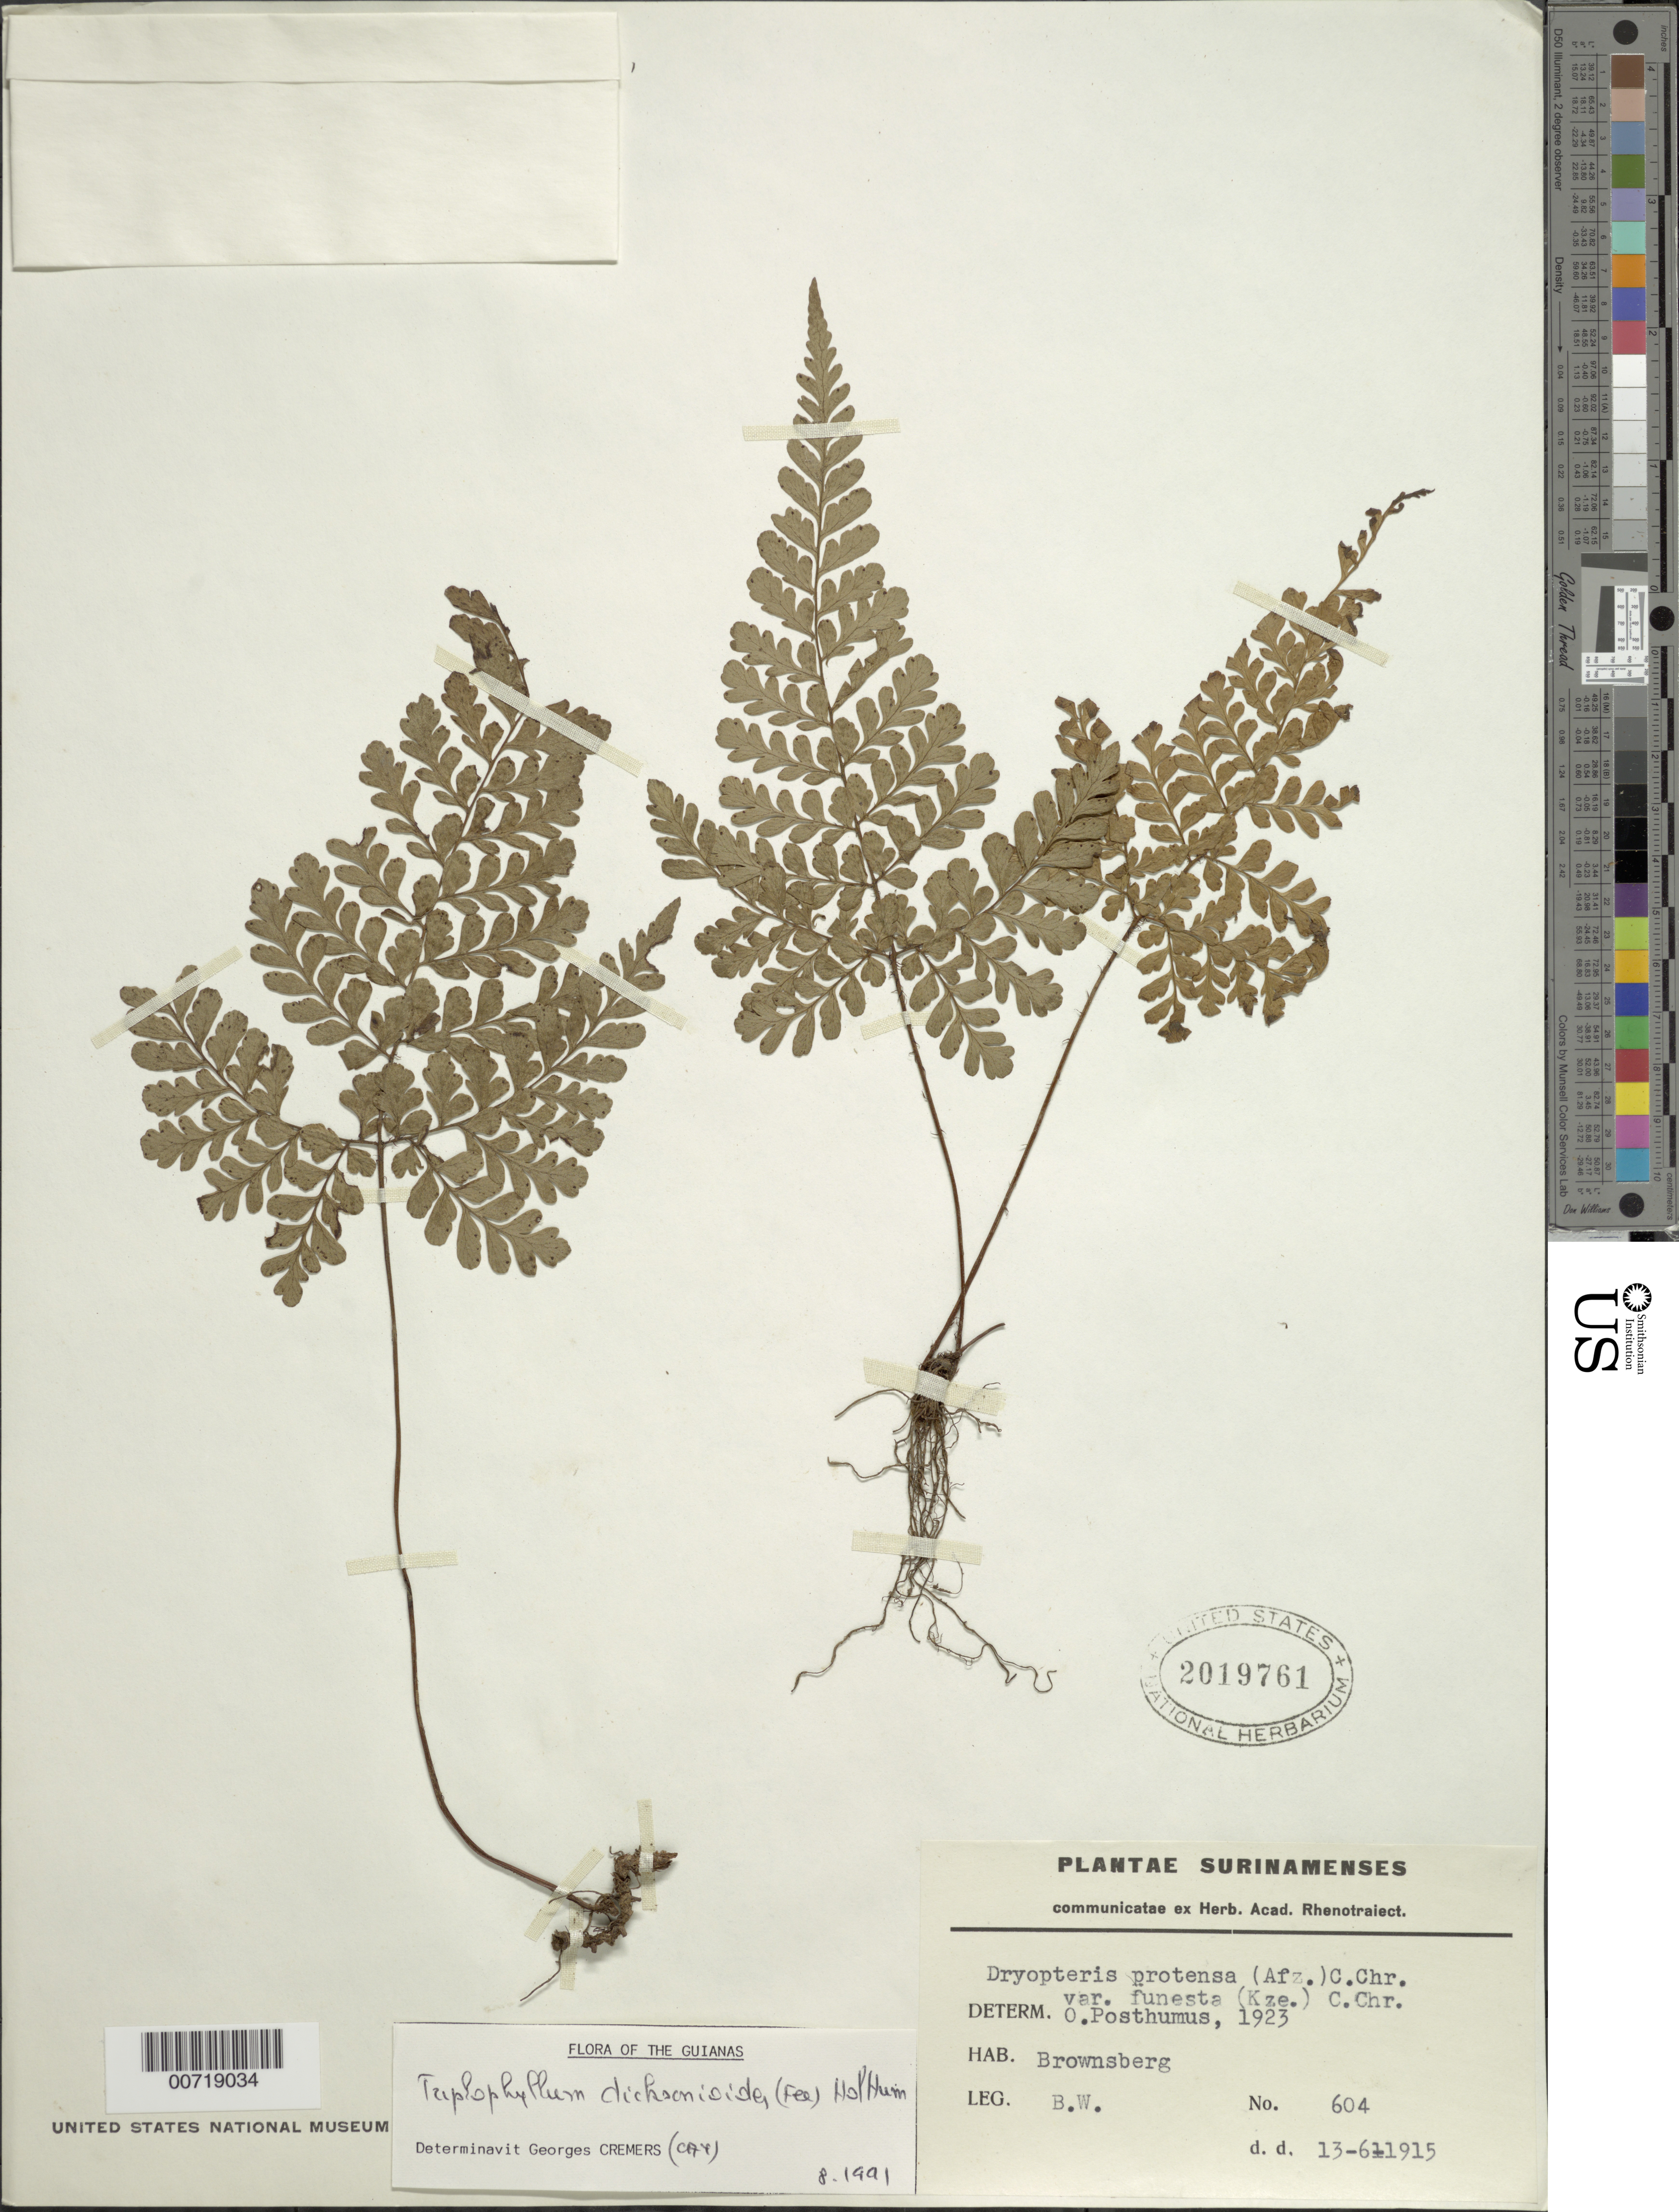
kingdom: Plantae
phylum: Tracheophyta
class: Polypodiopsida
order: Polypodiales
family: Tectariaceae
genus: Triplophyllum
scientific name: Triplophyllum dicksonioides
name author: (Fée) Holttum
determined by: Cremers, Georges A.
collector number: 604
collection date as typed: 13-Jun-15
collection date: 1915-06-13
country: Suriname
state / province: Brokopondo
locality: Brownsberg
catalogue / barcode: US 2019761